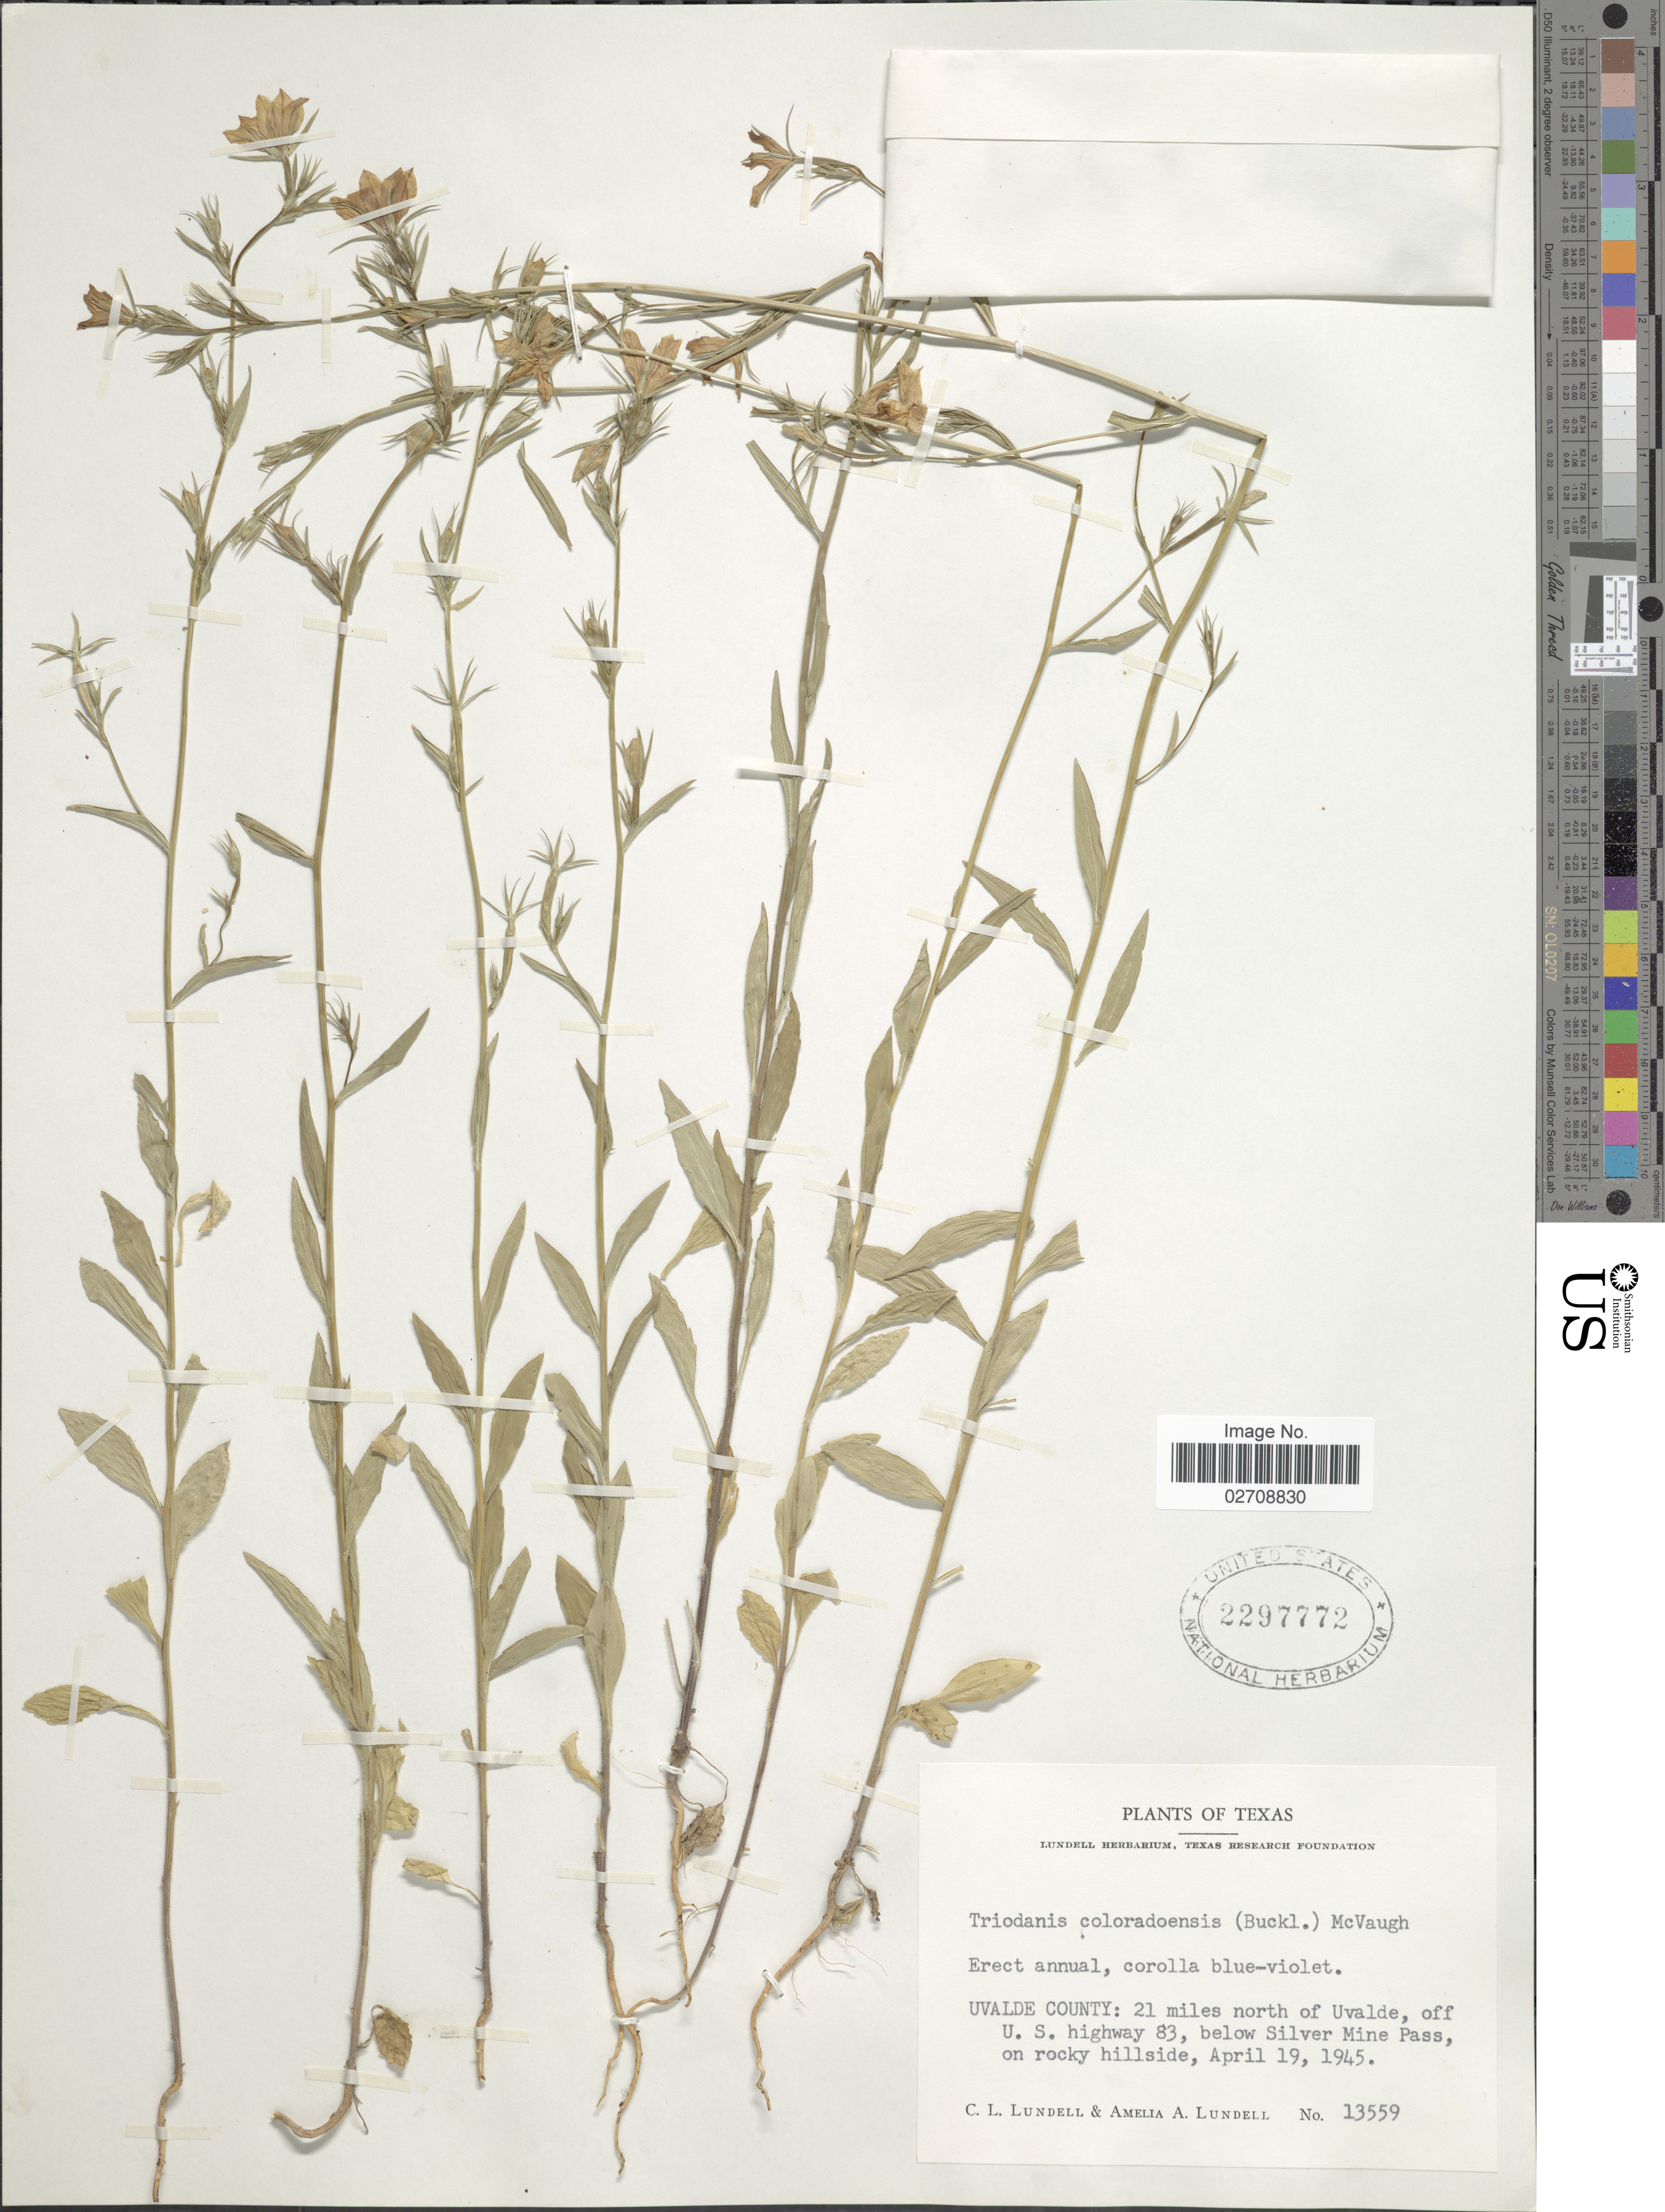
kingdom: Plantae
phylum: Tracheophyta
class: Magnoliopsida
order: Asterales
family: Campanulaceae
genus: Triodanis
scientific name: Triodanis coloradoensis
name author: (Buckley) McVaugh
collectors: C. L. Lundell & A. A. Lundell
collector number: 13559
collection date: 1945-04-19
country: United States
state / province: Texas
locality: Uvalde County: 21 miles north of Uvalde, off U.S. Highway 83, below Silver Mine Pass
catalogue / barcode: US 2297772